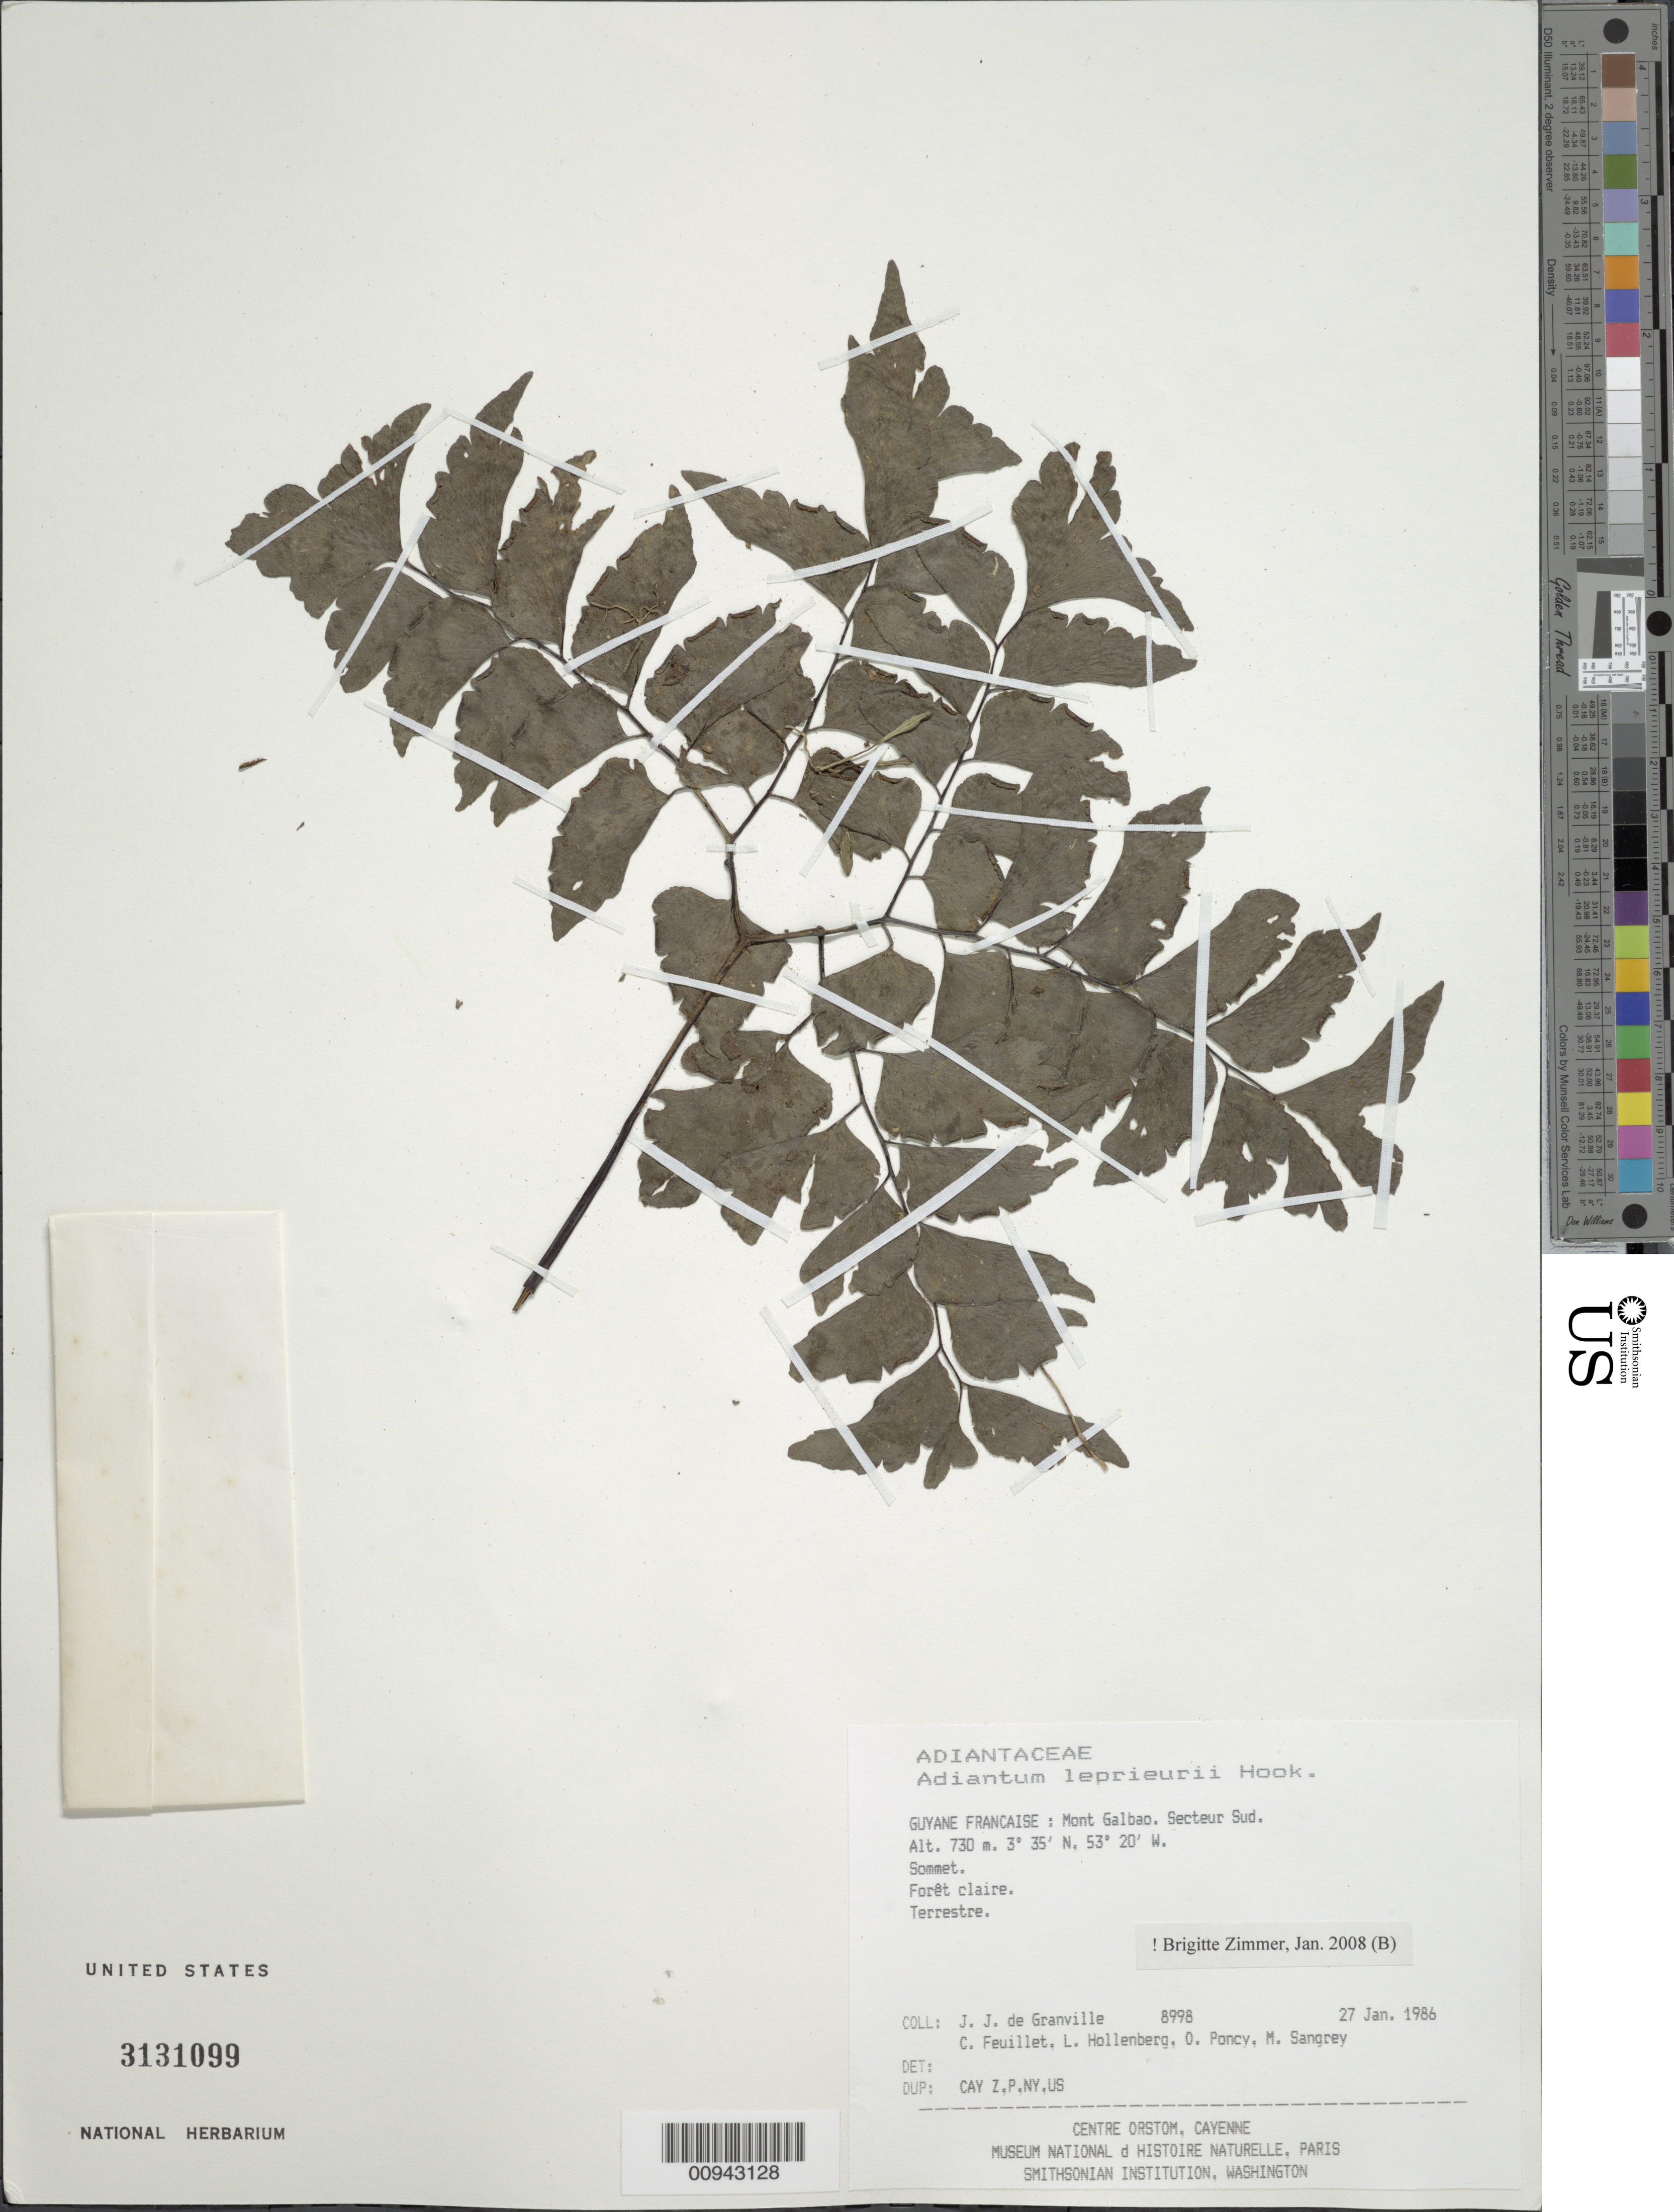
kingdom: Plantae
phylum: Tracheophyta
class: Polypodiopsida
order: Polypodiales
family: Pteridaceae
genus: Adiantum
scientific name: Adiantum leprieurii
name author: Hook.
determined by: Zimmer, B.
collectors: J.-J. de Granville, C. Feuillet, L. Hollenberg, O. Poncy & M. S. Sangrey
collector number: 8998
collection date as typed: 27-Jan-86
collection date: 1986-01-27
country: French Guiana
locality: Mont Galbao. Secteur Sud. Sommet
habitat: Forêt claire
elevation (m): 730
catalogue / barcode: US 3131099